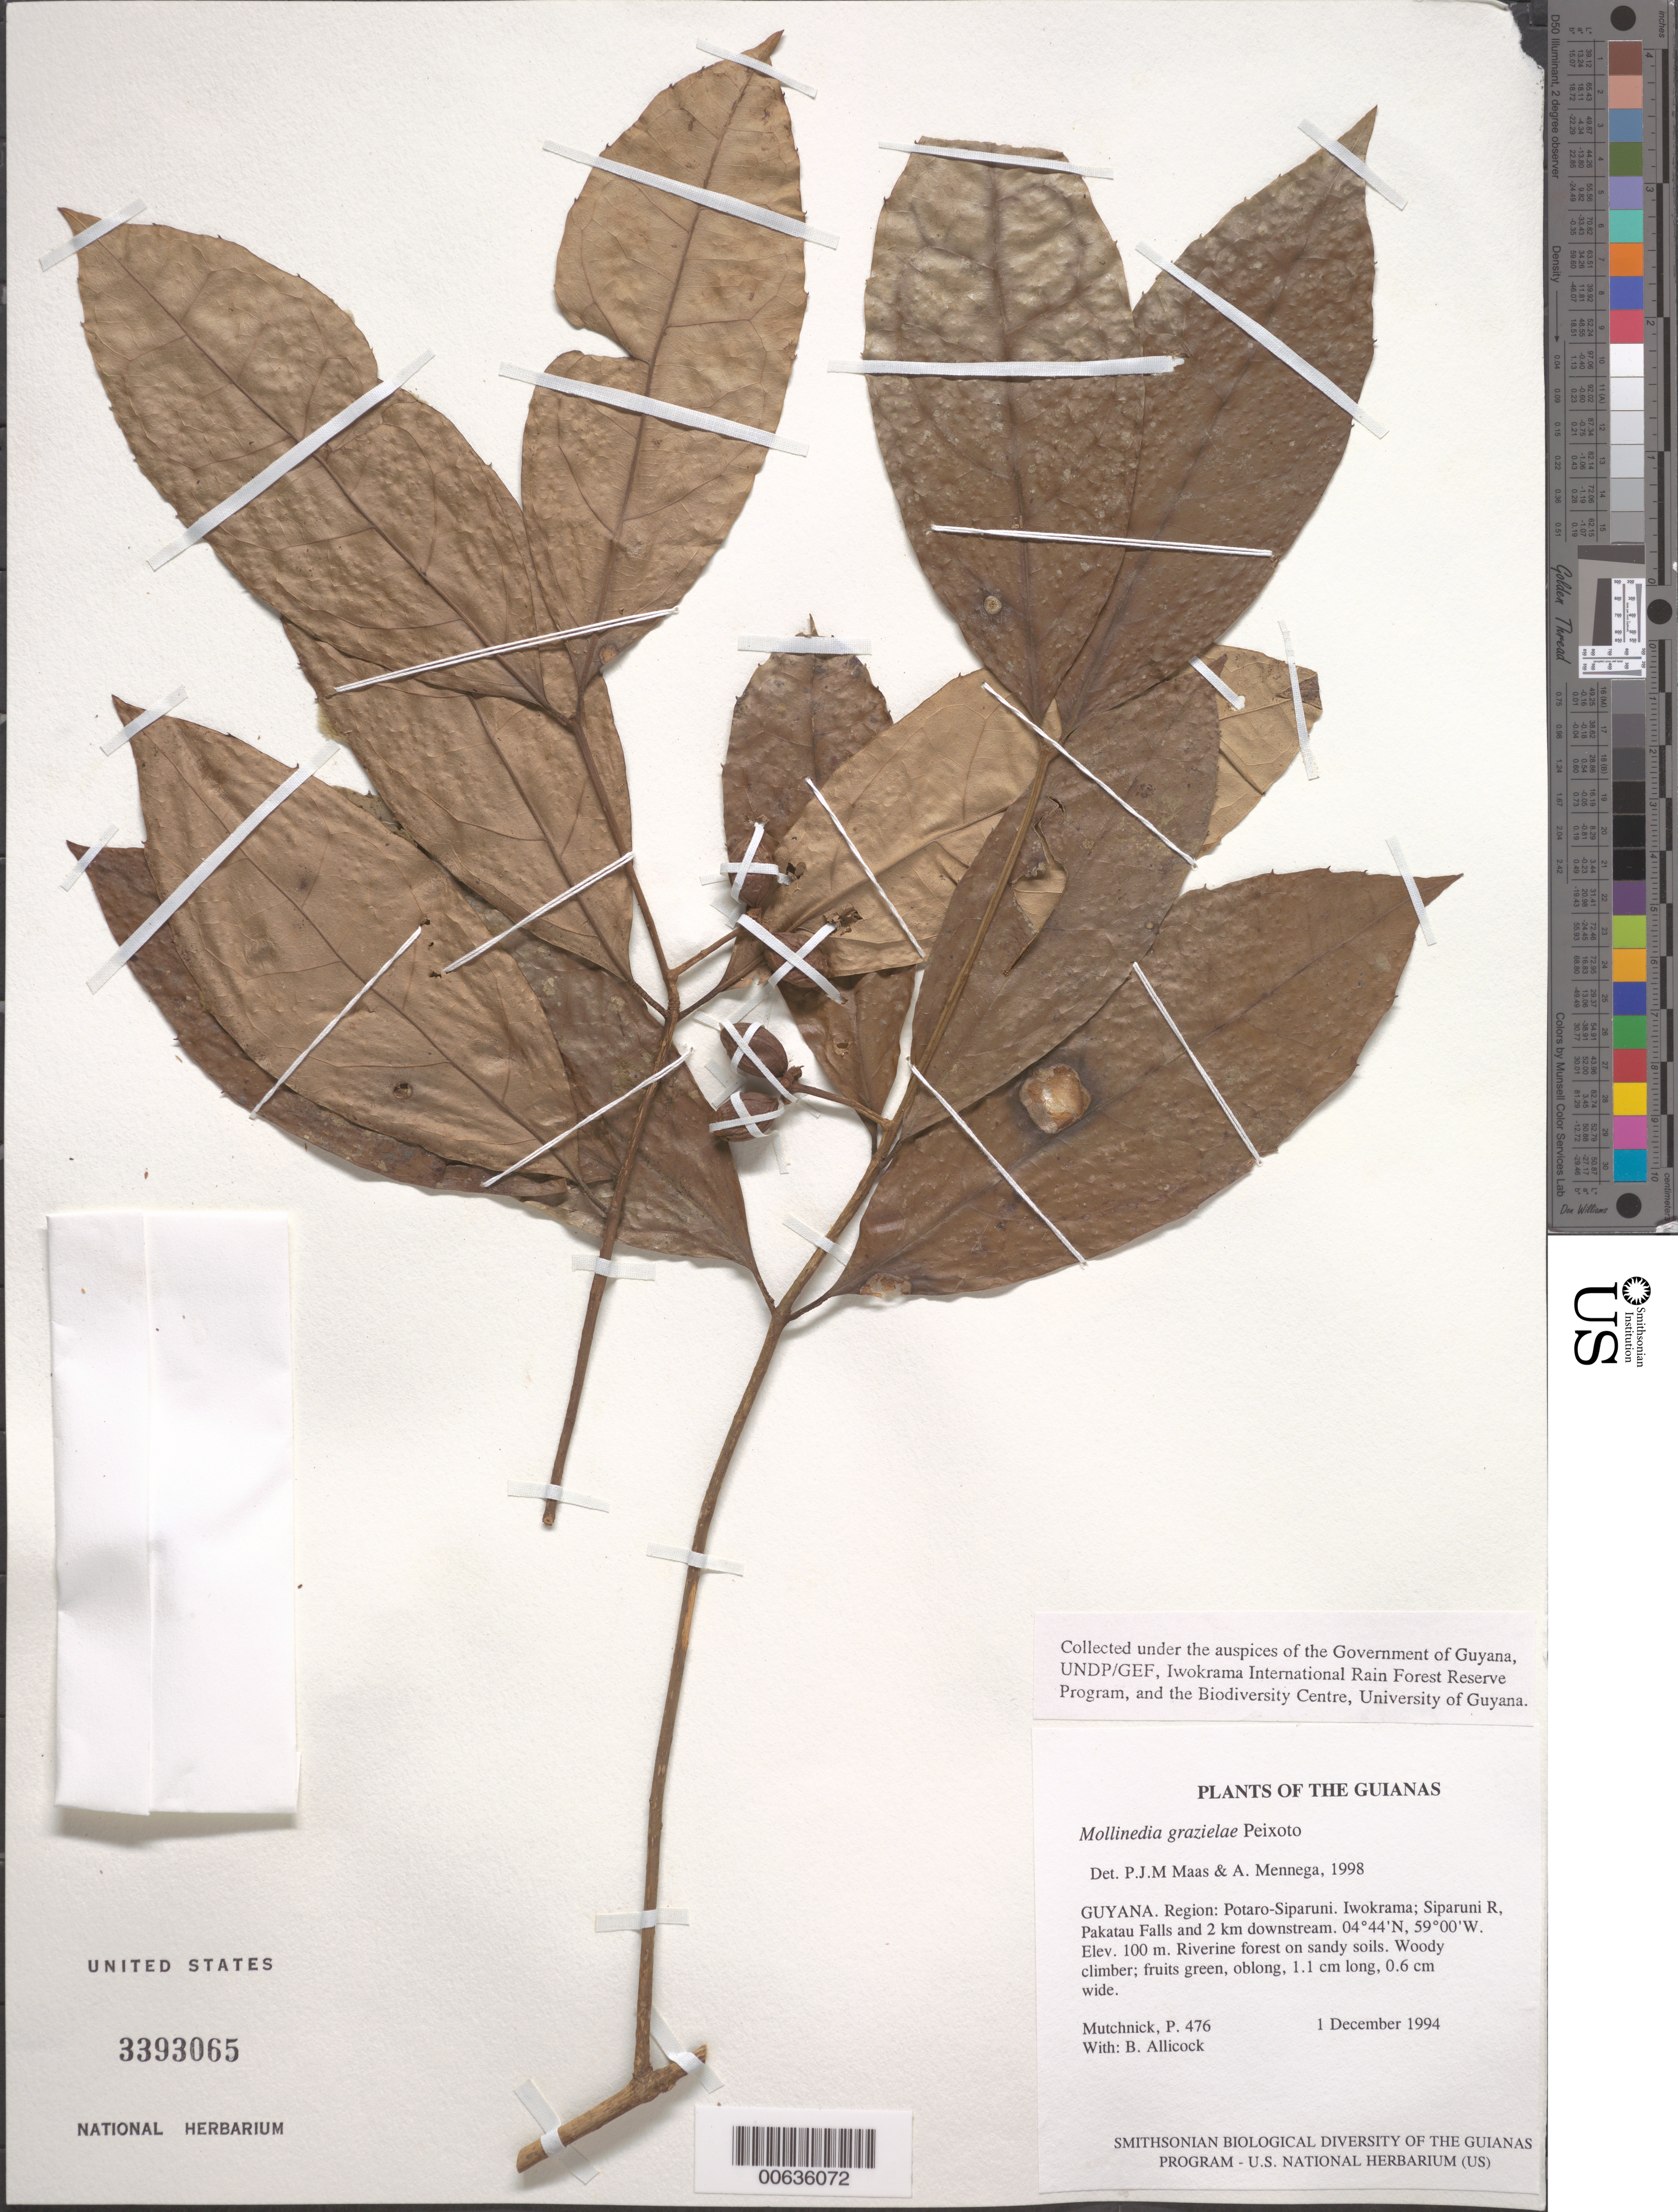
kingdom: Plantae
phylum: Tracheophyta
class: Magnoliopsida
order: Laurales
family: Monimiaceae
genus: Mollinedia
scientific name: Mollinedia grazielae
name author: Peixoto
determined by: Maas, P. J.; Mennega, E. A.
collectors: P. Mutchnick & B. Allicock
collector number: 476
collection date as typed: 1 December 1994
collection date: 1994-12-01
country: Guyana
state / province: Potaro-Siparuni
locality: Iwokrama; Siparuni R, Pakatau Falls and 2 km downstream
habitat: Riverine forest on sandy soils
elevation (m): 100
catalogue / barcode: US 3393065